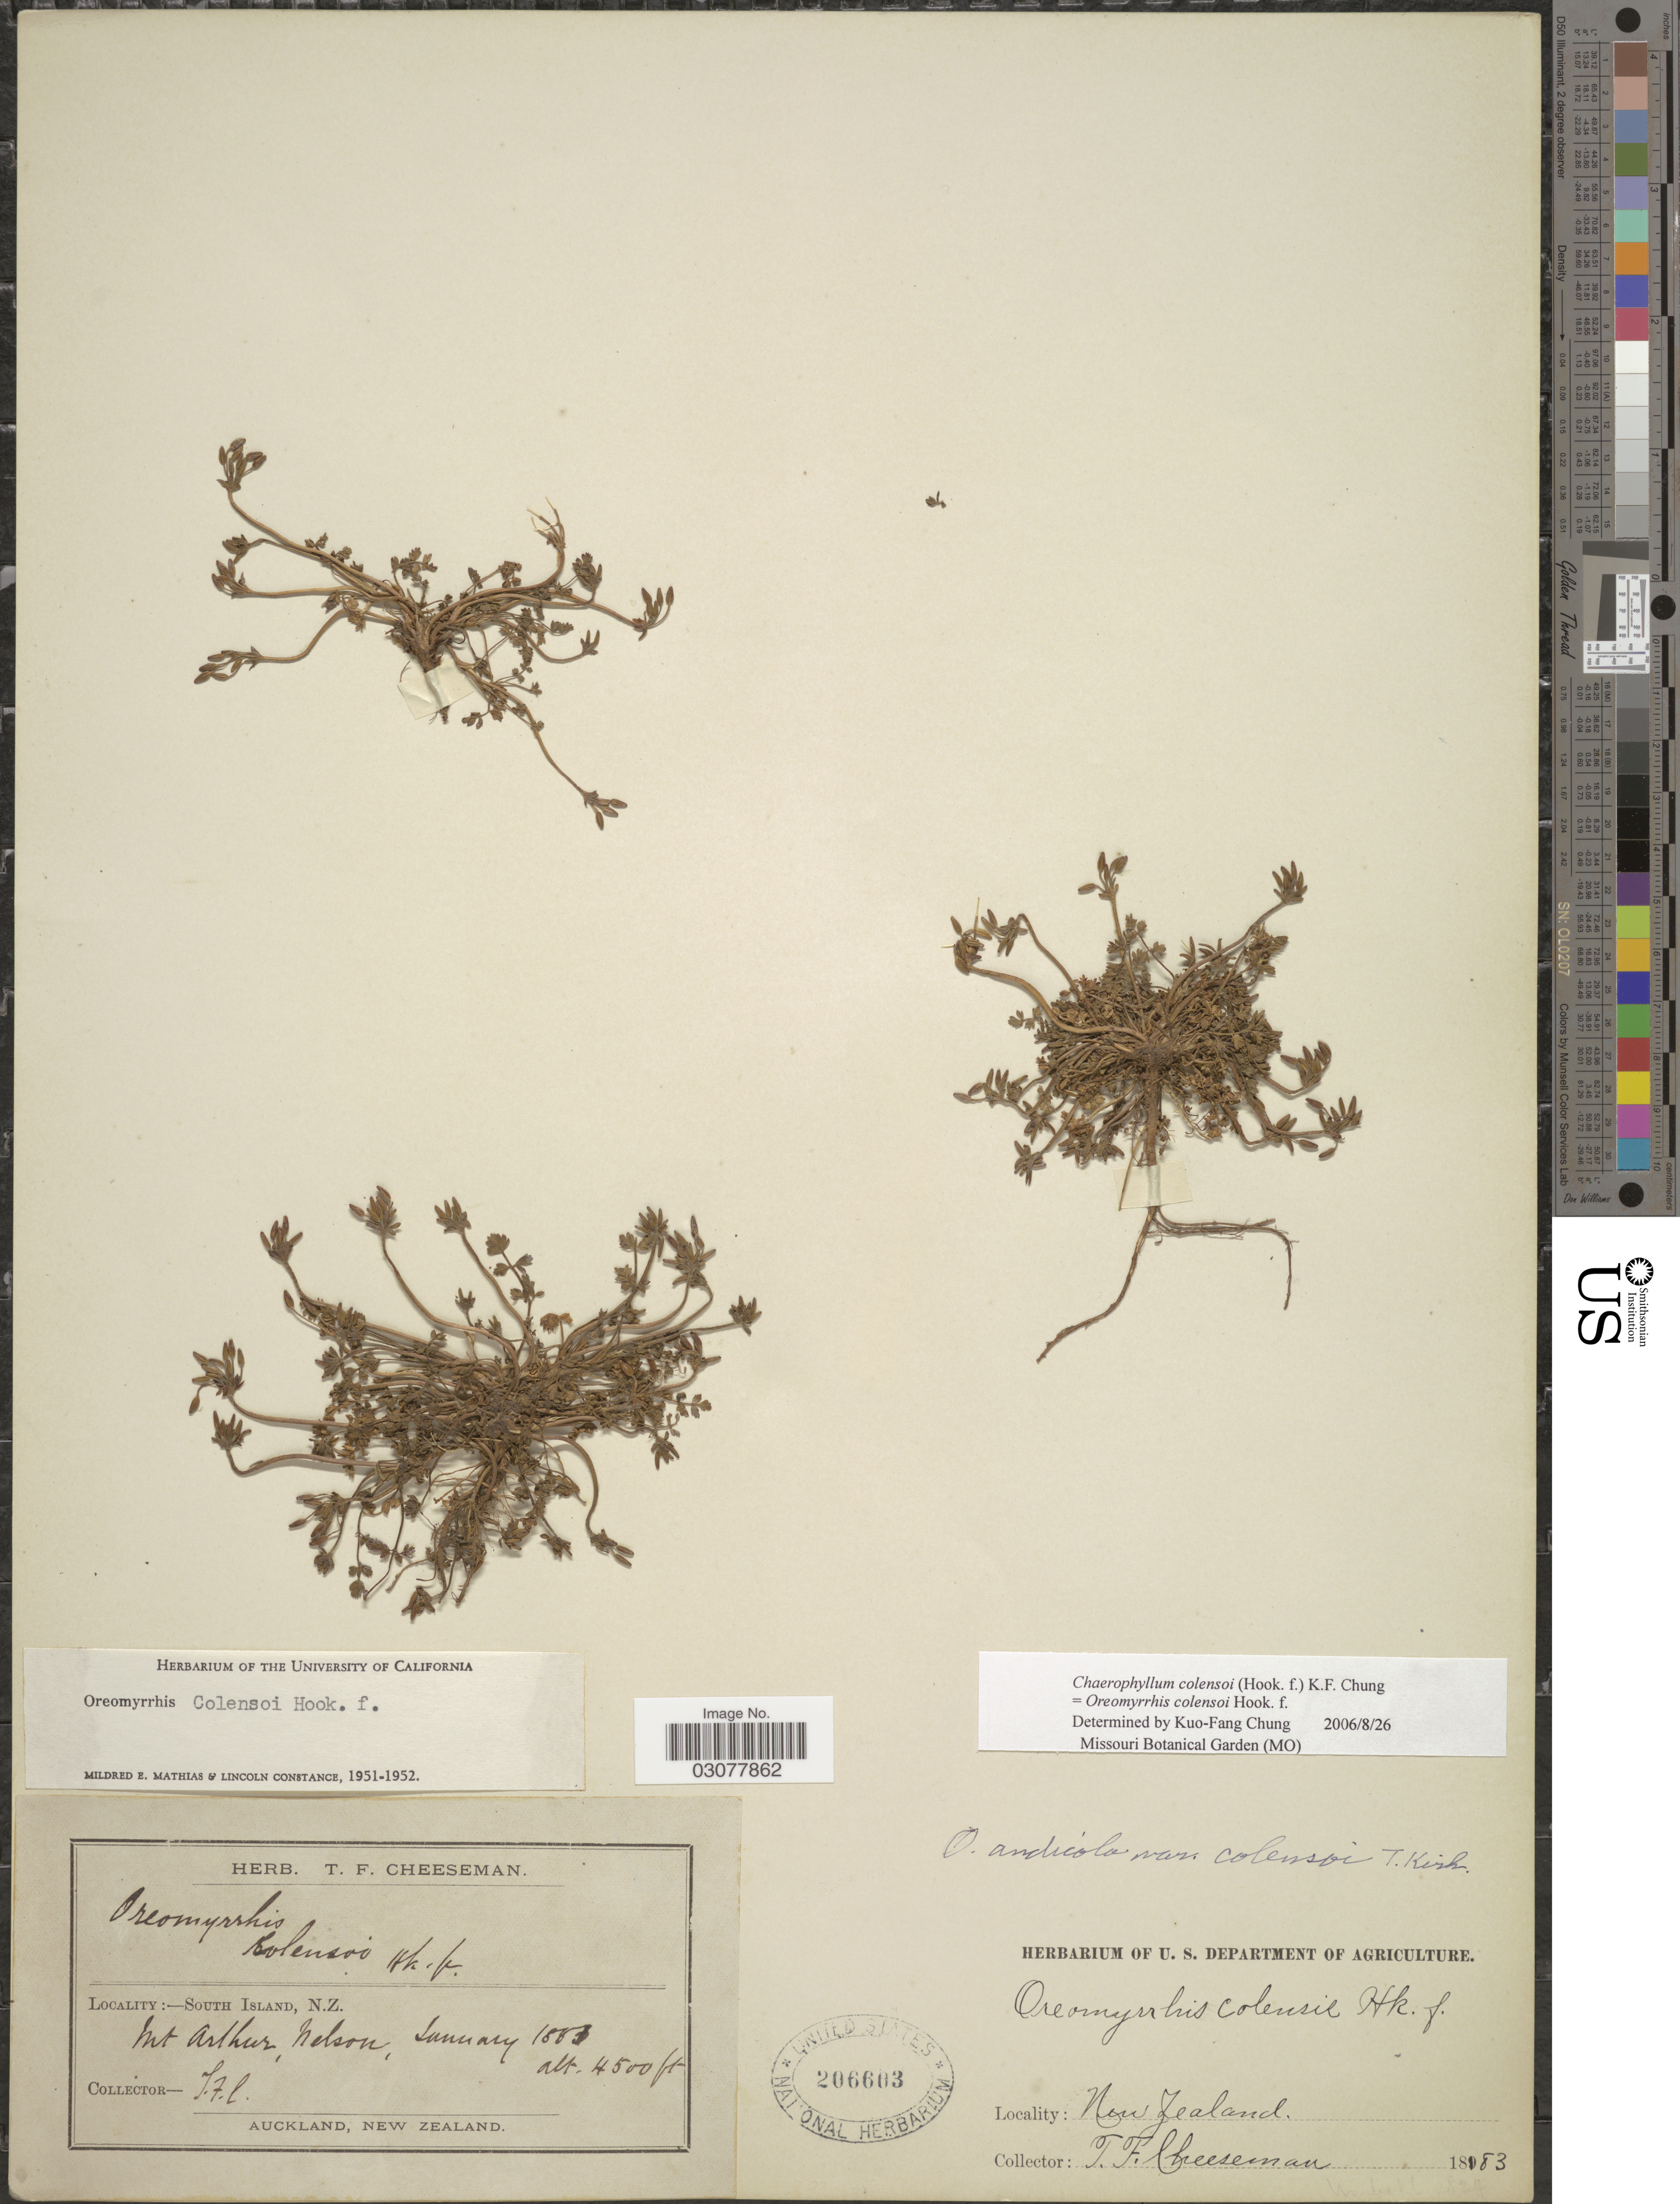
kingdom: Plantae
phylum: Tracheophyta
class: Magnoliopsida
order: Apiales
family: Apiaceae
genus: Chaerophyllum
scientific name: Chaerophyllum colensoi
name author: (Hook. f.) K.F. Chung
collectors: T. F. Cheeseman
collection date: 1883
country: New Zealand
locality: South Island, Mt. Arthur, Nelson.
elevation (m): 1372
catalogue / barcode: US 206603